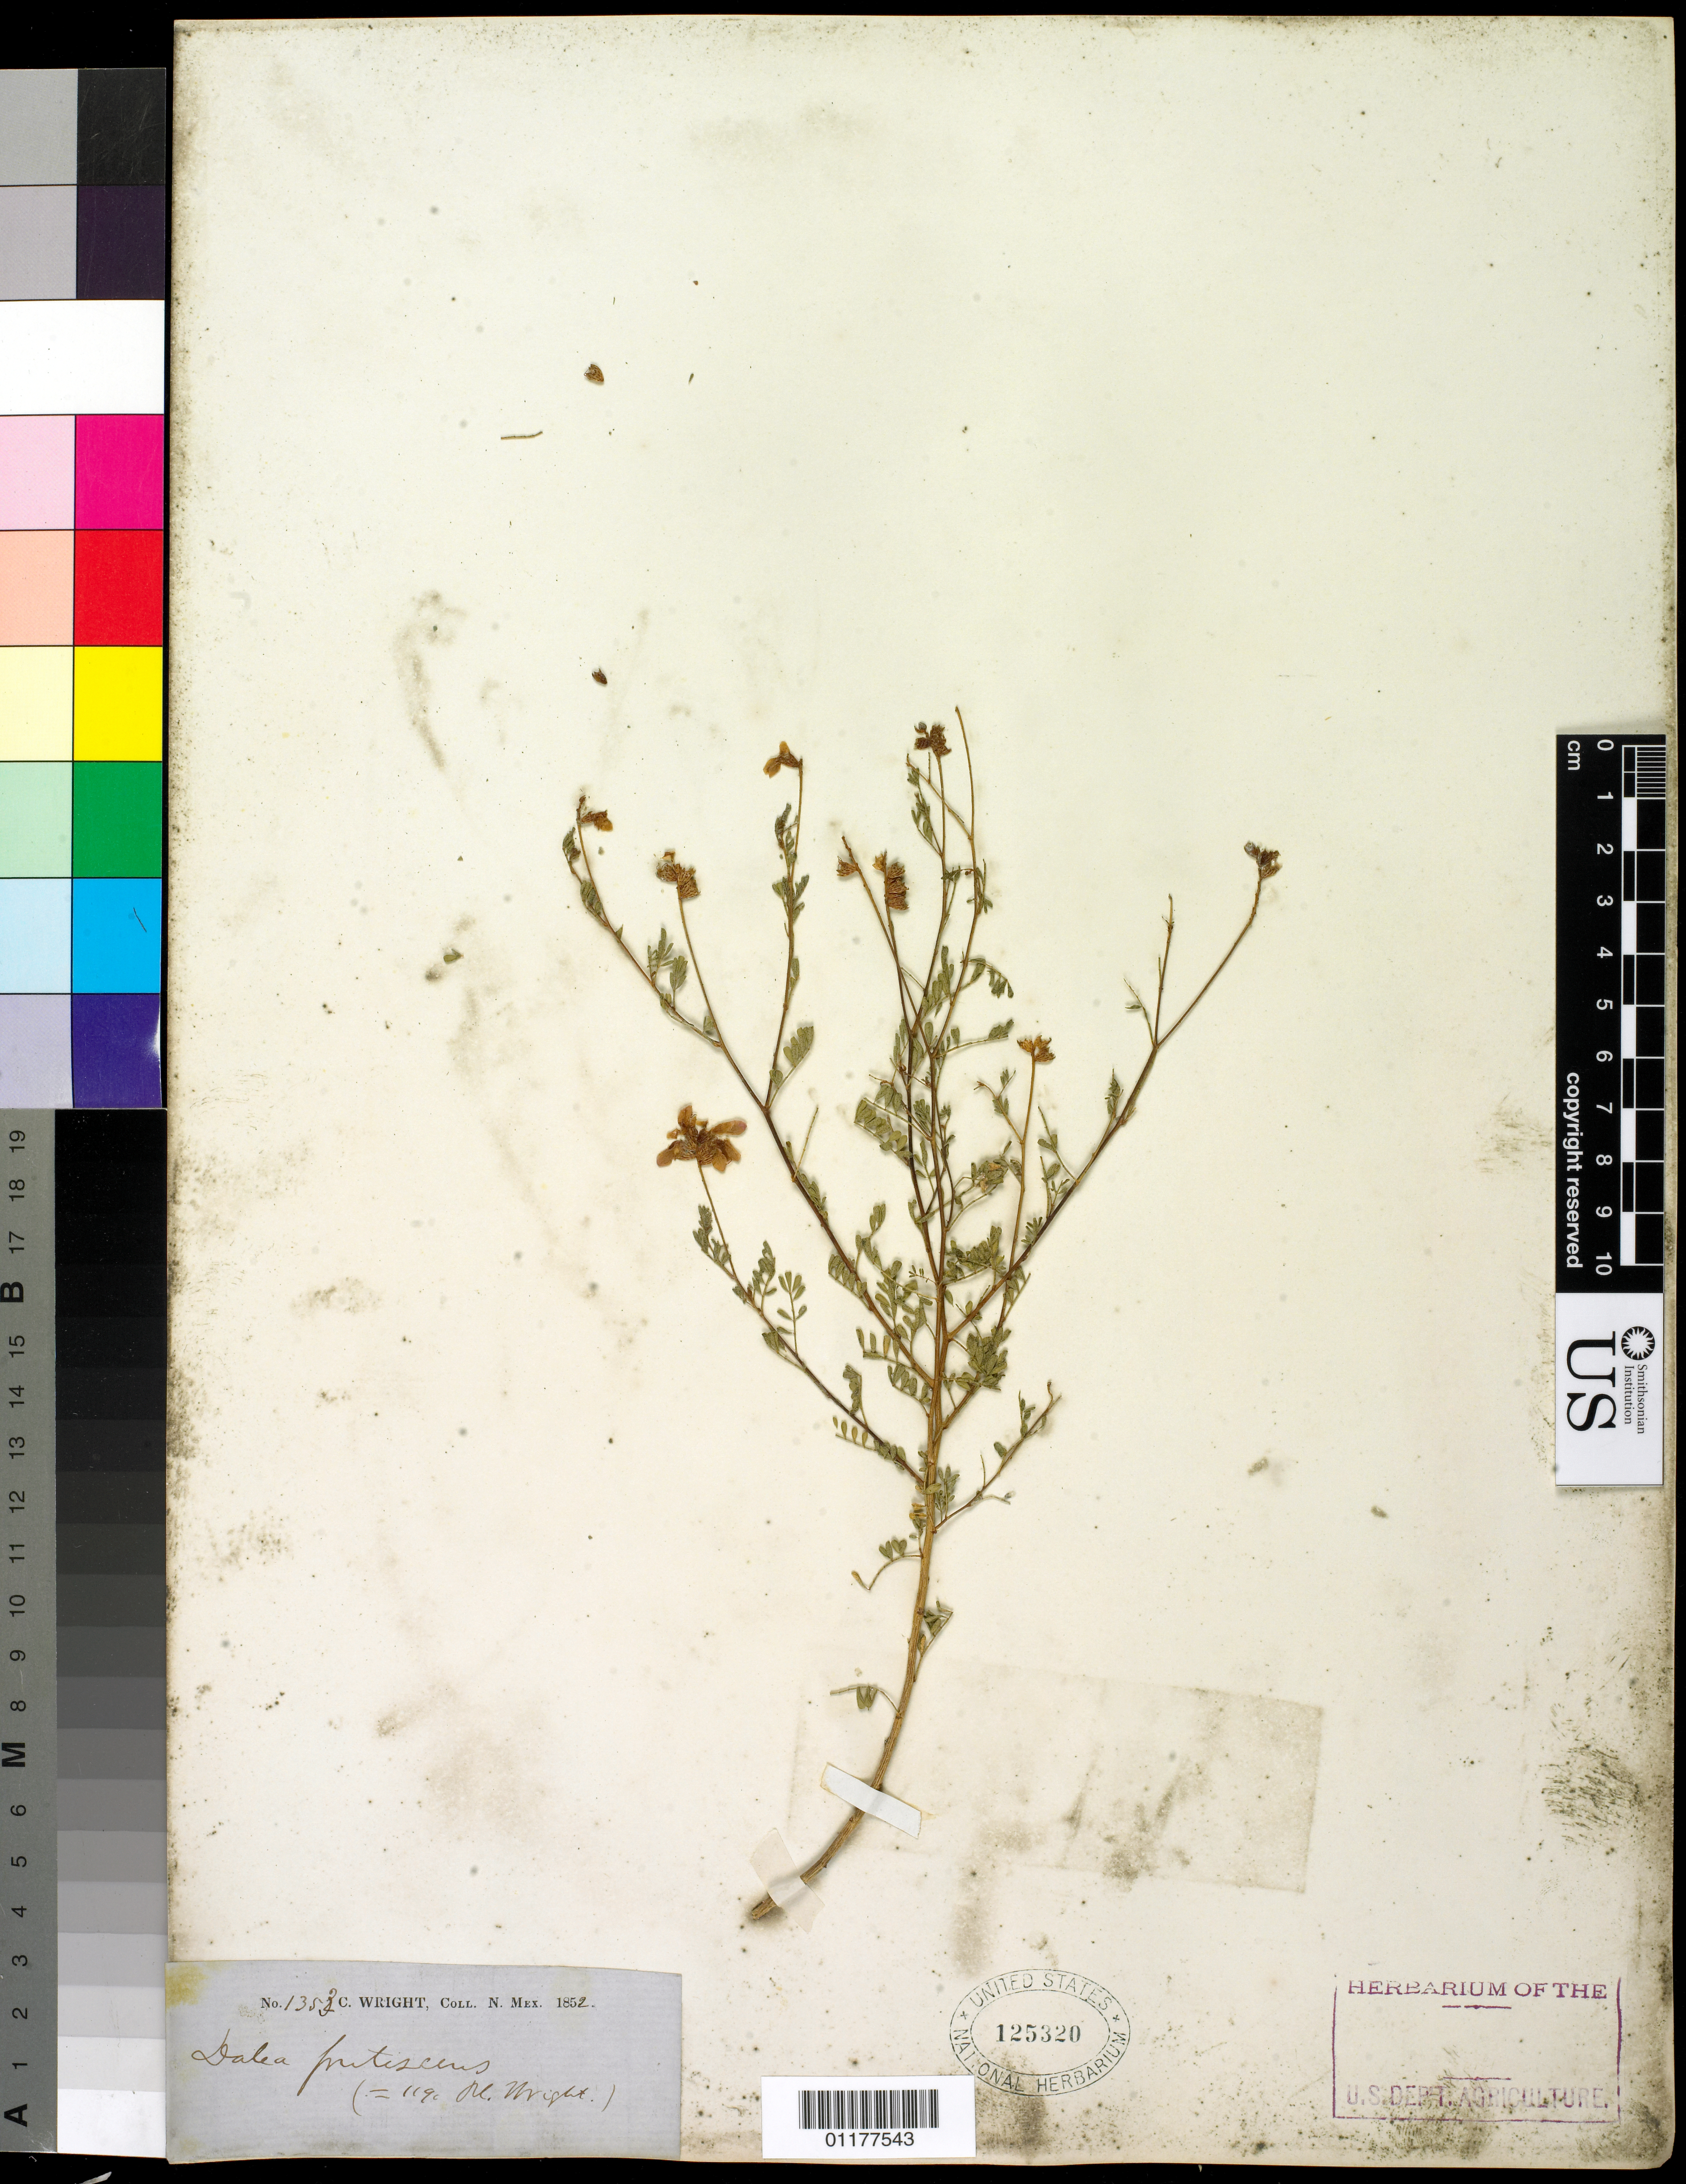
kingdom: Plantae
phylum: Tracheophyta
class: Magnoliopsida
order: Fabales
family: Fabaceae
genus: Dalea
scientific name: Dalea frutescens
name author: A. Gray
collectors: C. Wright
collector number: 1353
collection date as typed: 1852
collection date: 1852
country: United States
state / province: New Mexico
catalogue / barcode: US 125320